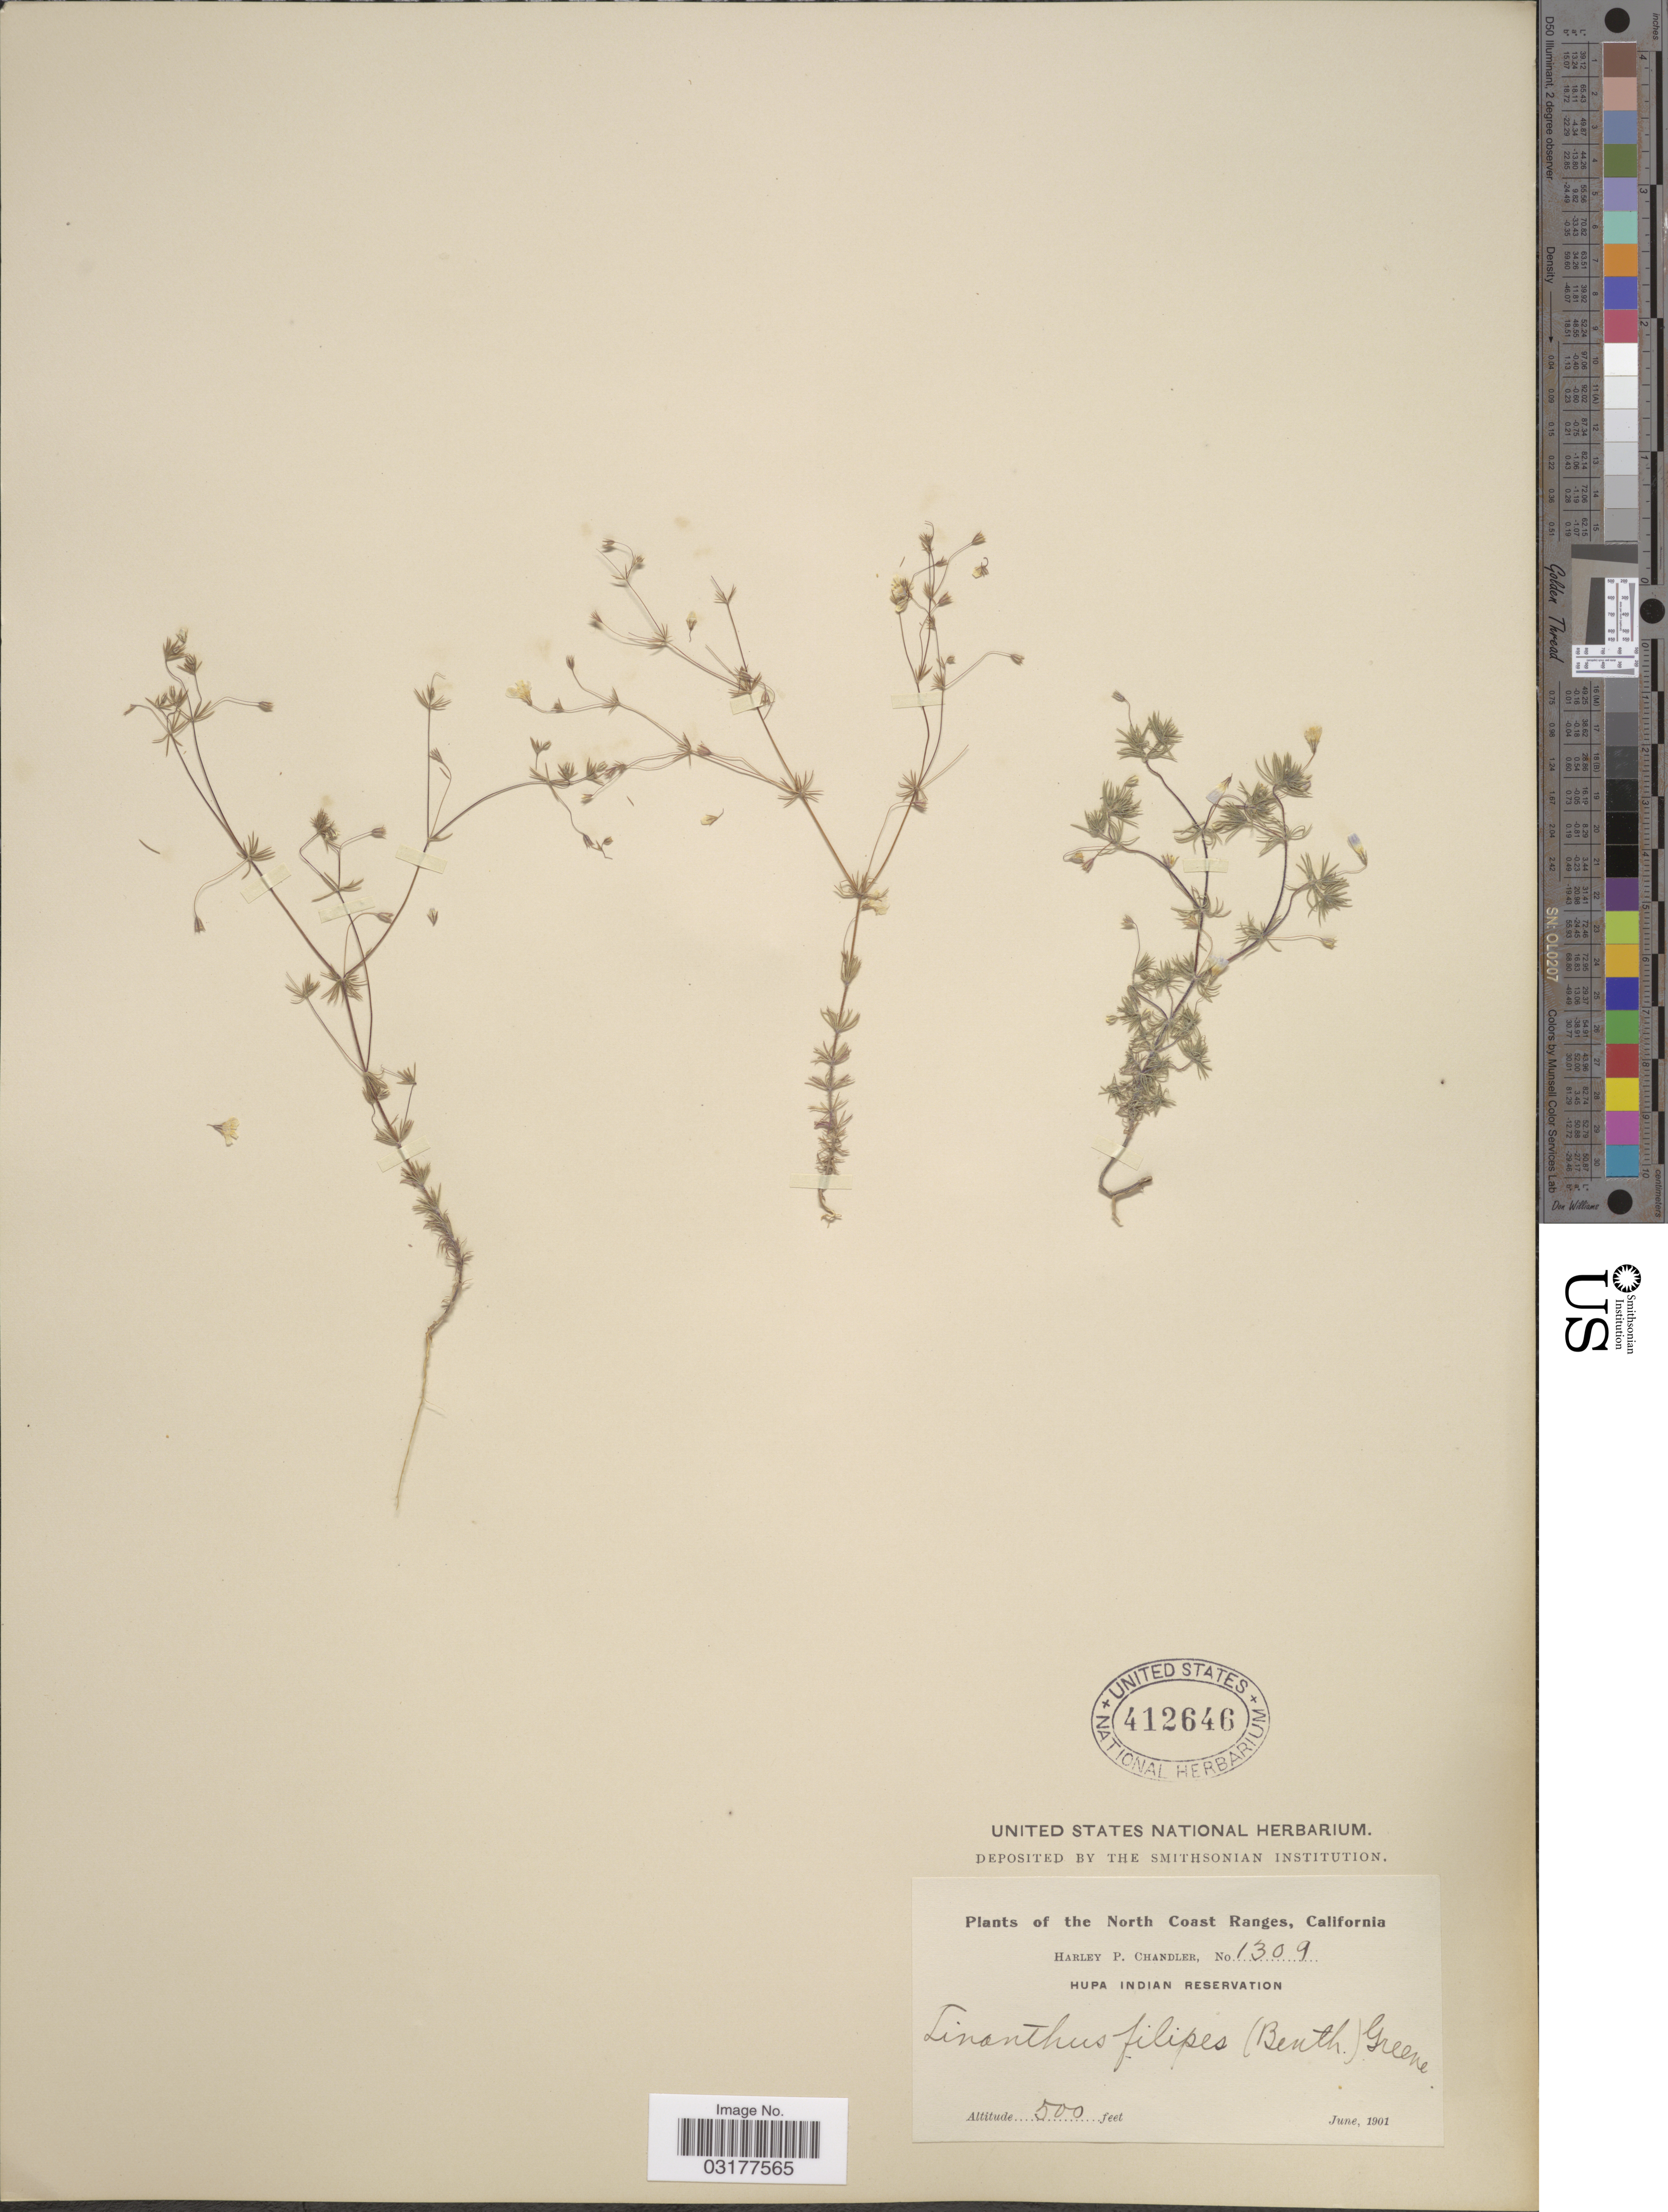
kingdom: Plantae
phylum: Tracheophyta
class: Magnoliopsida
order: Ericales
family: Polemoniaceae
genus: Leptosiphon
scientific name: Leptosiphon filipes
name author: (Benth.) J.M. Porter & L.A. Johnson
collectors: H. Chandler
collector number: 1309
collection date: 1901-06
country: United States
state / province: California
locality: North Coast Ranges.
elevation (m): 152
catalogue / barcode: US 412646